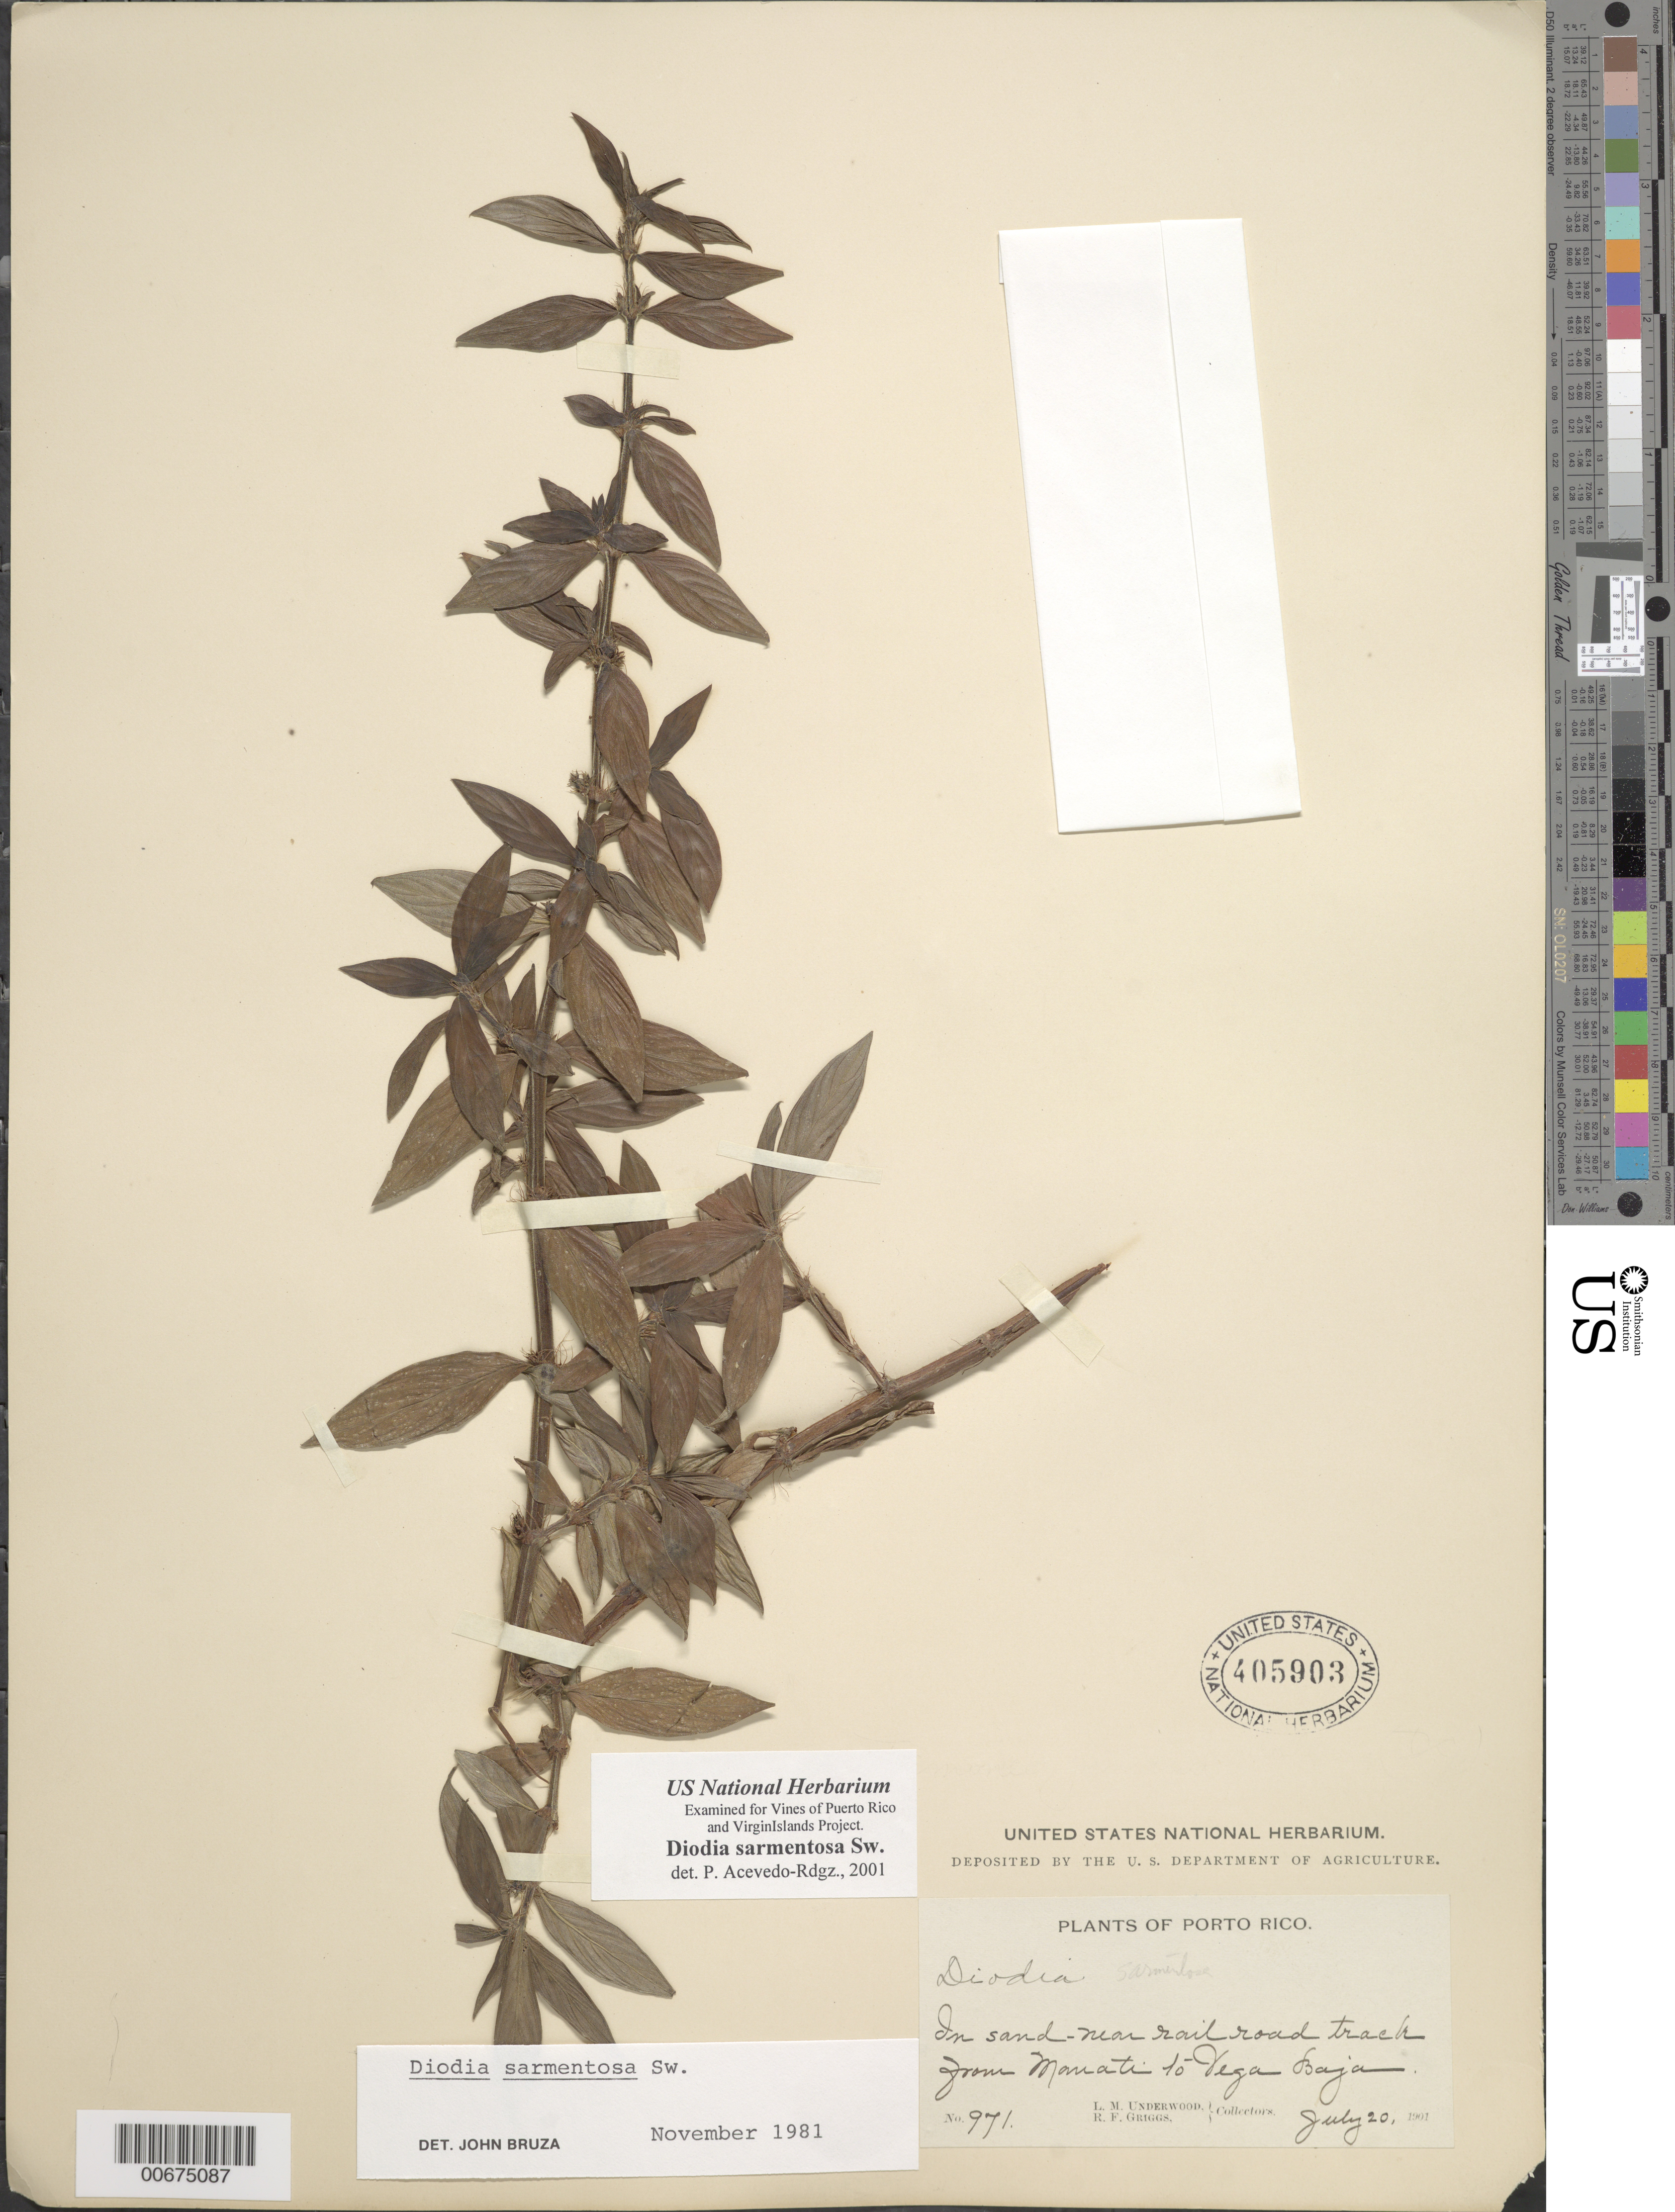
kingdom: Plantae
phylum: Tracheophyta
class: Magnoliopsida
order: Gentianales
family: Rubiaceae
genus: Diodia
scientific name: Diodia sarmentosa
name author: Sw.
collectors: L. M. Underwood & R. F. Griggs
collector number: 971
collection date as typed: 20 Jul 1901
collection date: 1901-07-20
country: Puerto Rico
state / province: Vega Baja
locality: Manati to Vega Baja. In sand near railroad track.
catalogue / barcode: US 405903